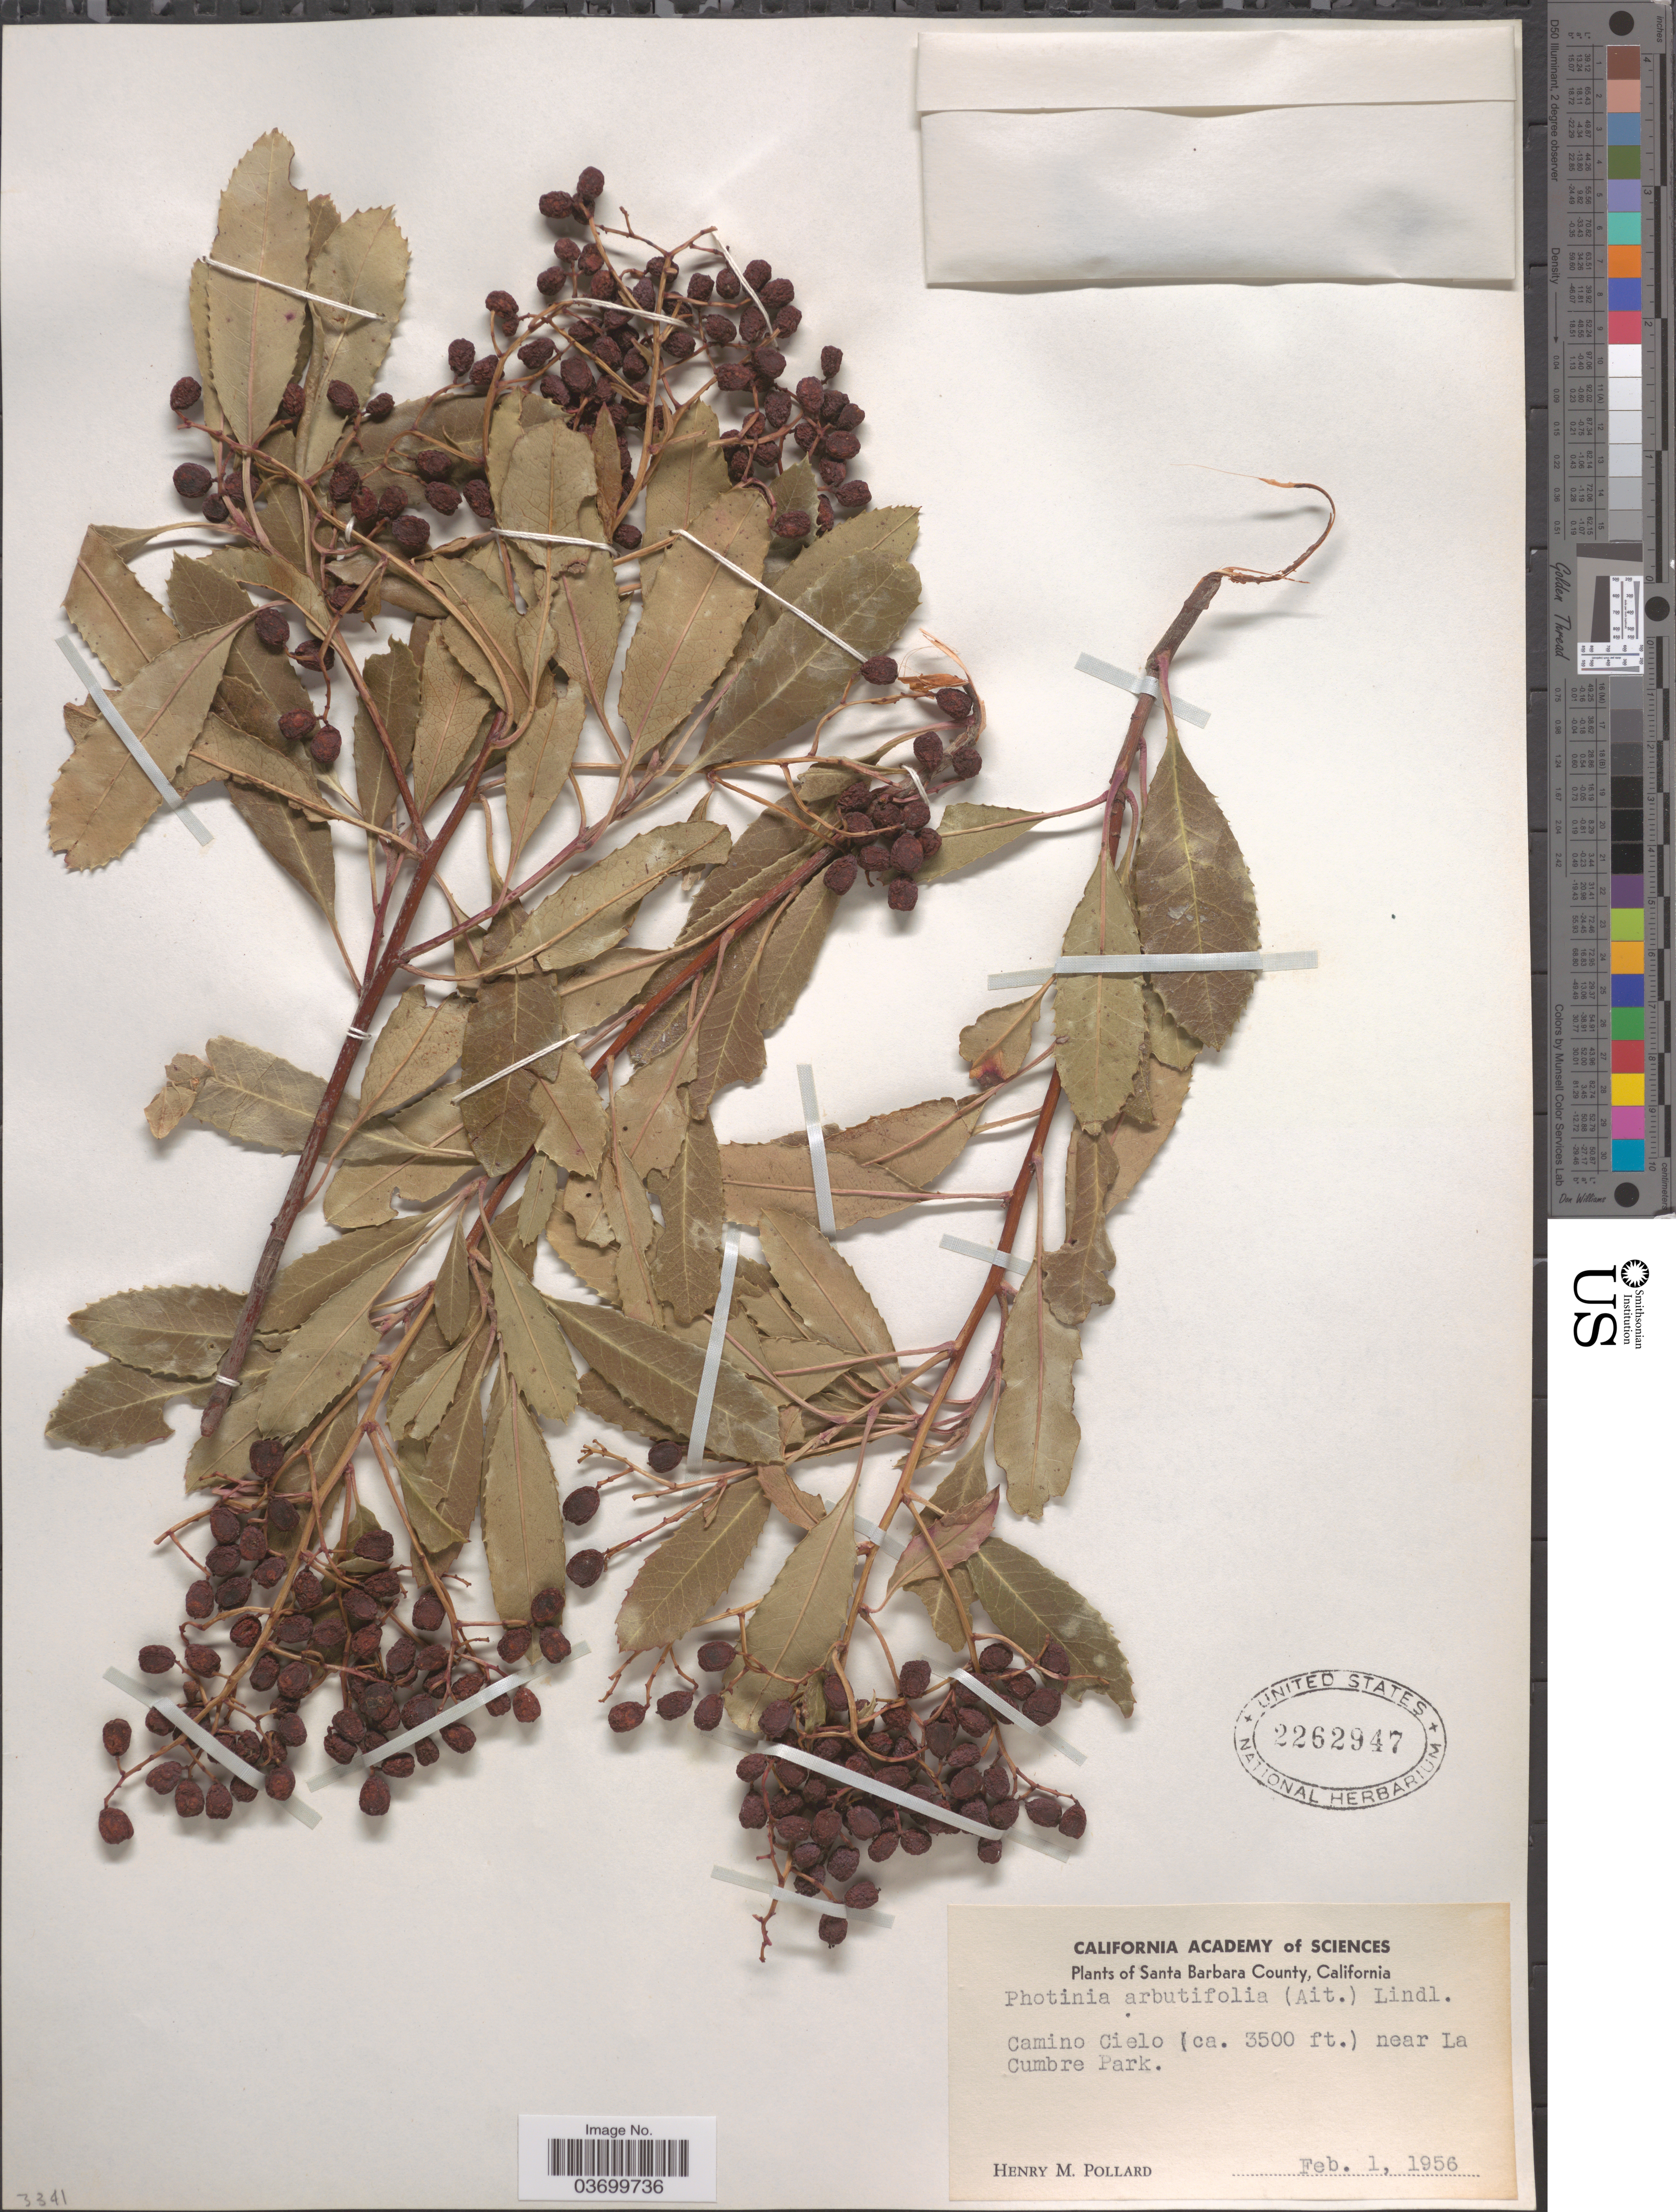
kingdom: Plantae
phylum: Tracheophyta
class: Magnoliopsida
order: Rosales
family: Rosaceae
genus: Heteromeles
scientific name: Heteromeles arbutifolia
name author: (Lindl.) Roemer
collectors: H. M. Pollard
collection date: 1956-02-01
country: United States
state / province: California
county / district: Santa Barbara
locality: Santa Barbara County. Camino Cielo near La Cumbre Park.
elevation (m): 1067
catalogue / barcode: US 2262947